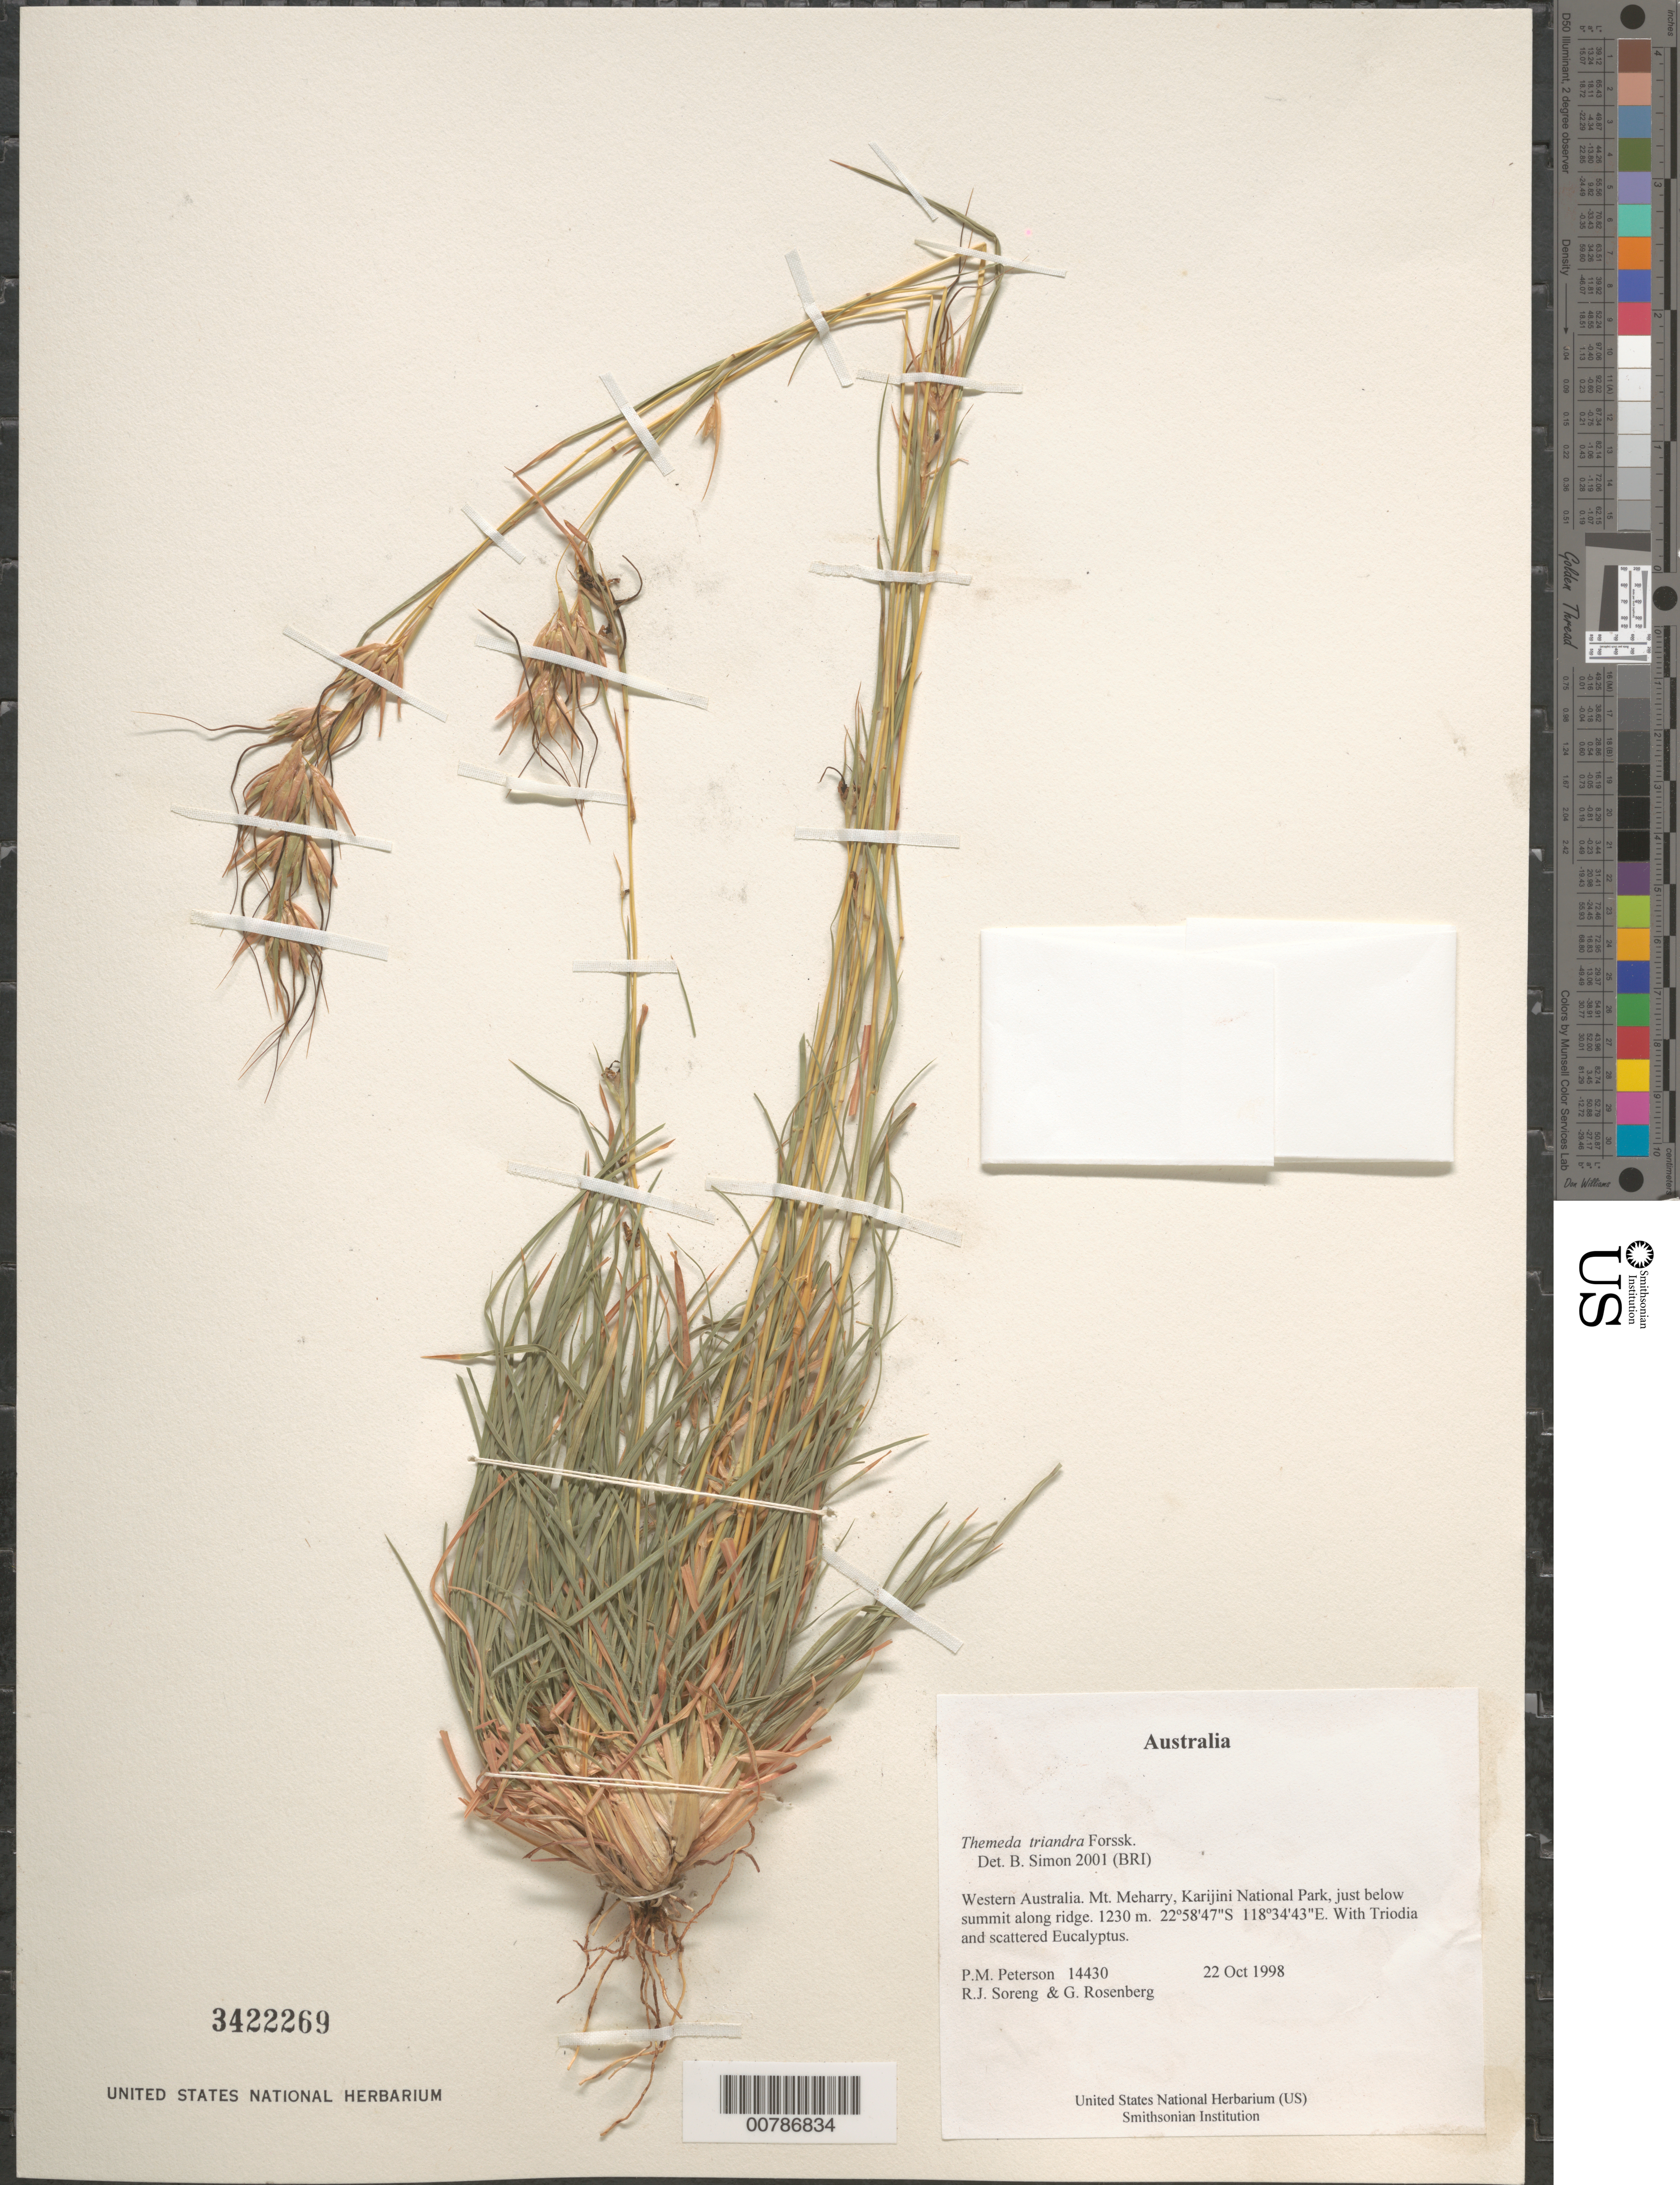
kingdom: Plantae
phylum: Tracheophyta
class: Liliopsida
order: Poales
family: Poaceae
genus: Themeda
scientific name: Themeda triandra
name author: Forssk.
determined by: Simon, B.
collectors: P. M. Peterson, R. J. Soreng & G. Rosenberg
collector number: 14430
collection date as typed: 22 Oct 1998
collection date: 1998-10-22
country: Australia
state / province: Western Australia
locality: Mt. Meharry, Karijini National Park, just below summit along ridge.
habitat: With Triodia and scattered Eucalyptus.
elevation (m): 1230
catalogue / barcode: US 3422269